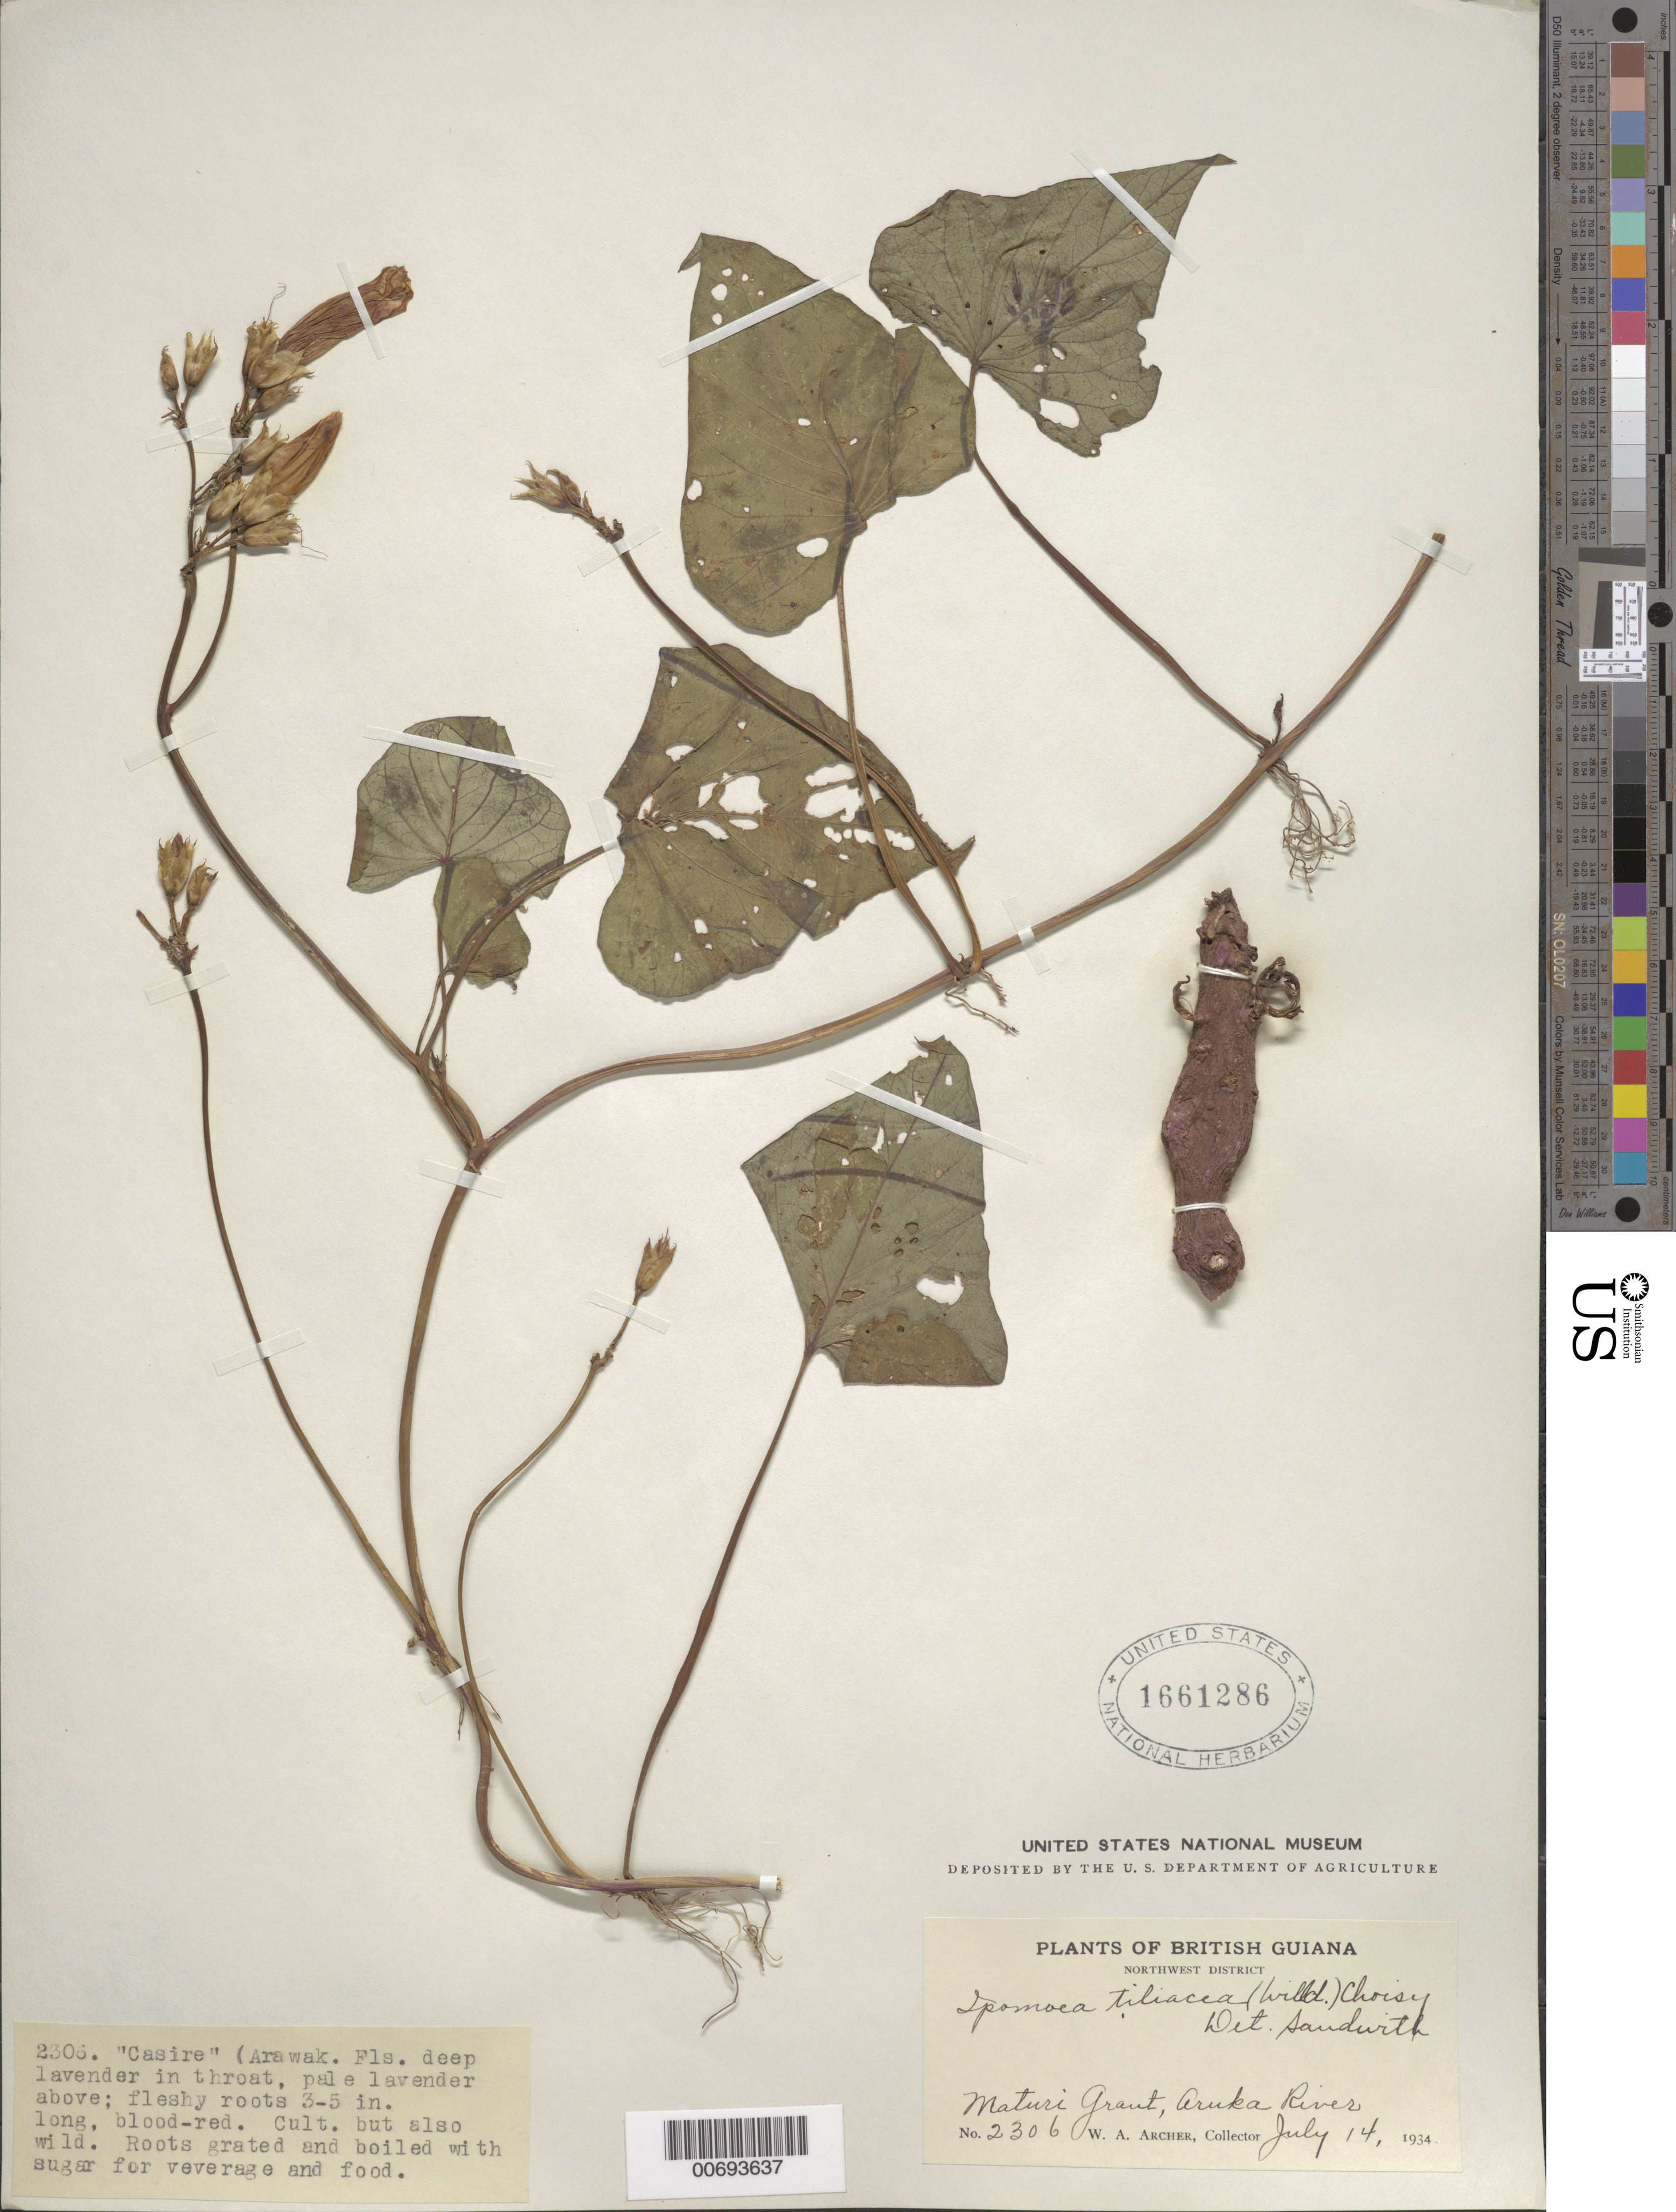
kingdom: Plantae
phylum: Tracheophyta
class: Magnoliopsida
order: Solanales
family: Convolvulaceae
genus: Ipomoea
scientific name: Ipomoea tiliacea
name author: (Willd.) Choisy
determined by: Sandwith, N. Y.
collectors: W. A. Archer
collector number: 2306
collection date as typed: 14-Jul-34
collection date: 1934-07-14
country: Guyana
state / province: Barima-Waini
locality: Maturi Grant, Aruka River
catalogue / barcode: US 1661286